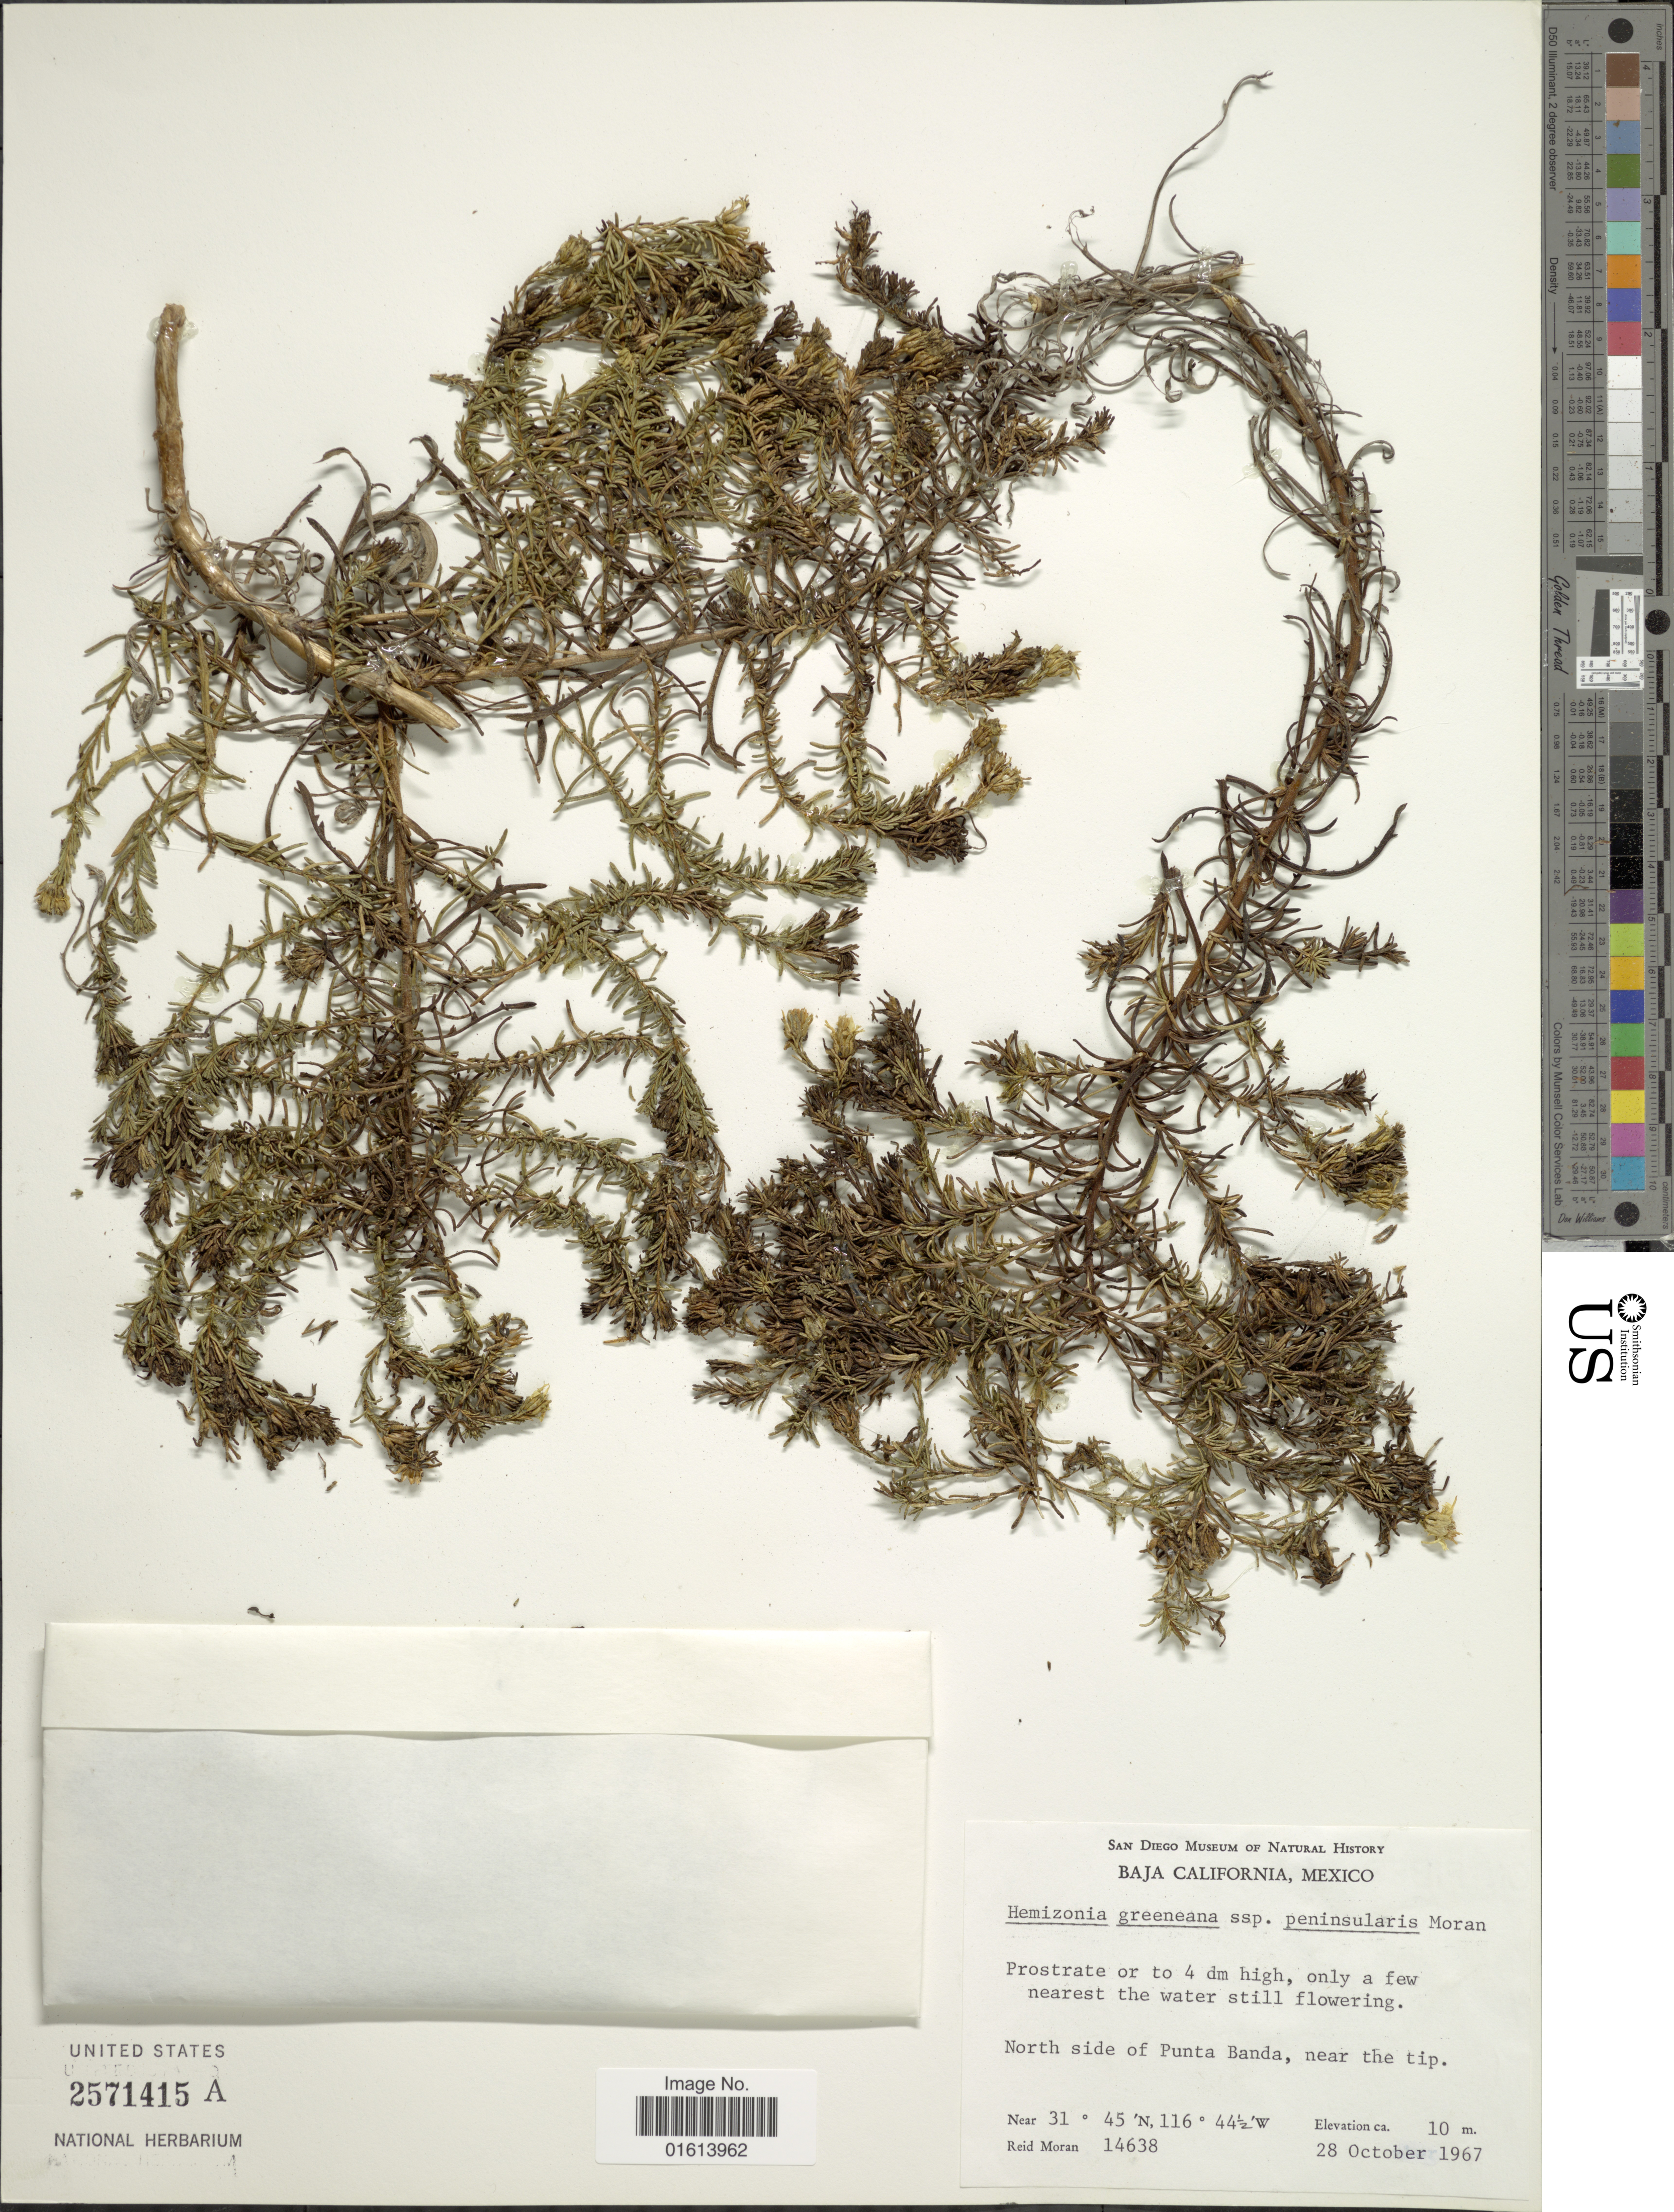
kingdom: Plantae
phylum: Tracheophyta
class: Magnoliopsida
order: Asterales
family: Asteraceae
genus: Deinandra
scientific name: Deinandra greeneana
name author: (Rose) B.G. Baldwin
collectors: R. V. Moran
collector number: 14638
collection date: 1967-10-28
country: Mexico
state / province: Baja California Norte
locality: North side of Punta Banda, near the tip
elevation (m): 10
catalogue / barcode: US 2571415A